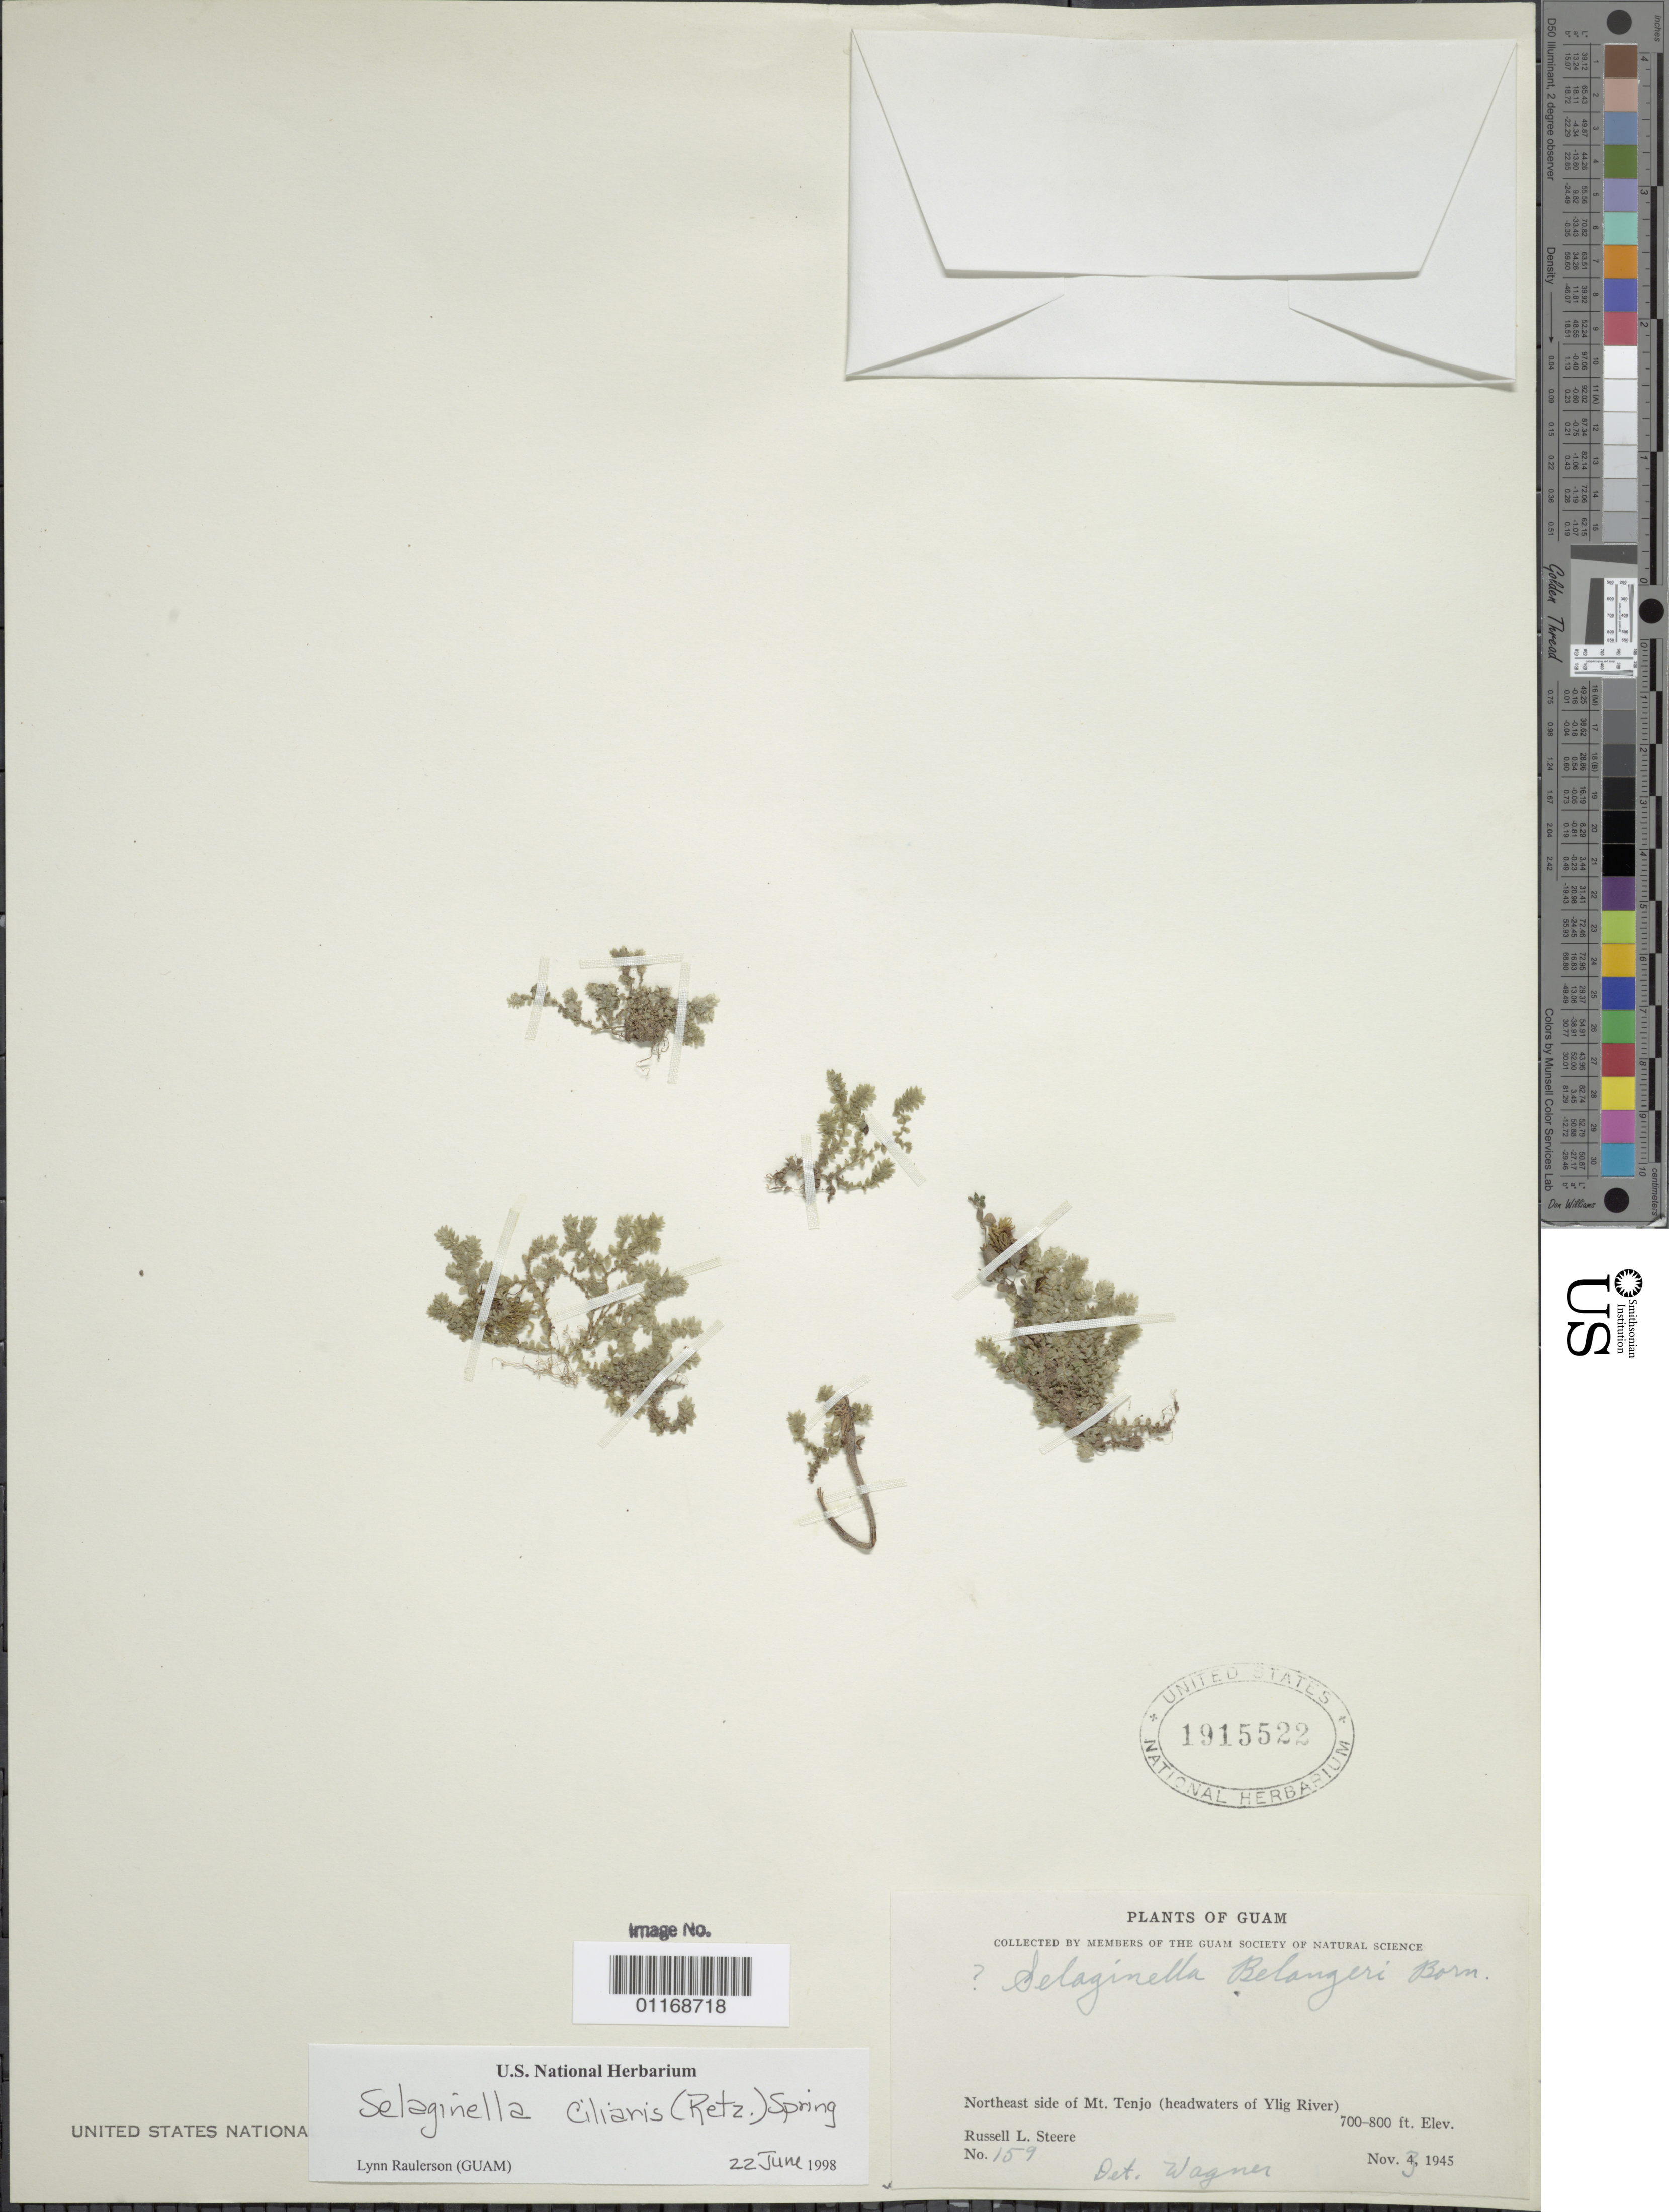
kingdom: Plantae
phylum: Tracheophyta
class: Lycopodiopsida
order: Selaginellales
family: Selaginellaceae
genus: Selaginella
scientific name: Selaginella ciliaris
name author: (Retz.) Spring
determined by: Raulerson, L.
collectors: R. L. Steere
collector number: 159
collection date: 1945-11-03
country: Guam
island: Guam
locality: Northeast side of Mt. Tenjo (Headwaters of Ylig River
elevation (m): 213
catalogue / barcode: US 1915522